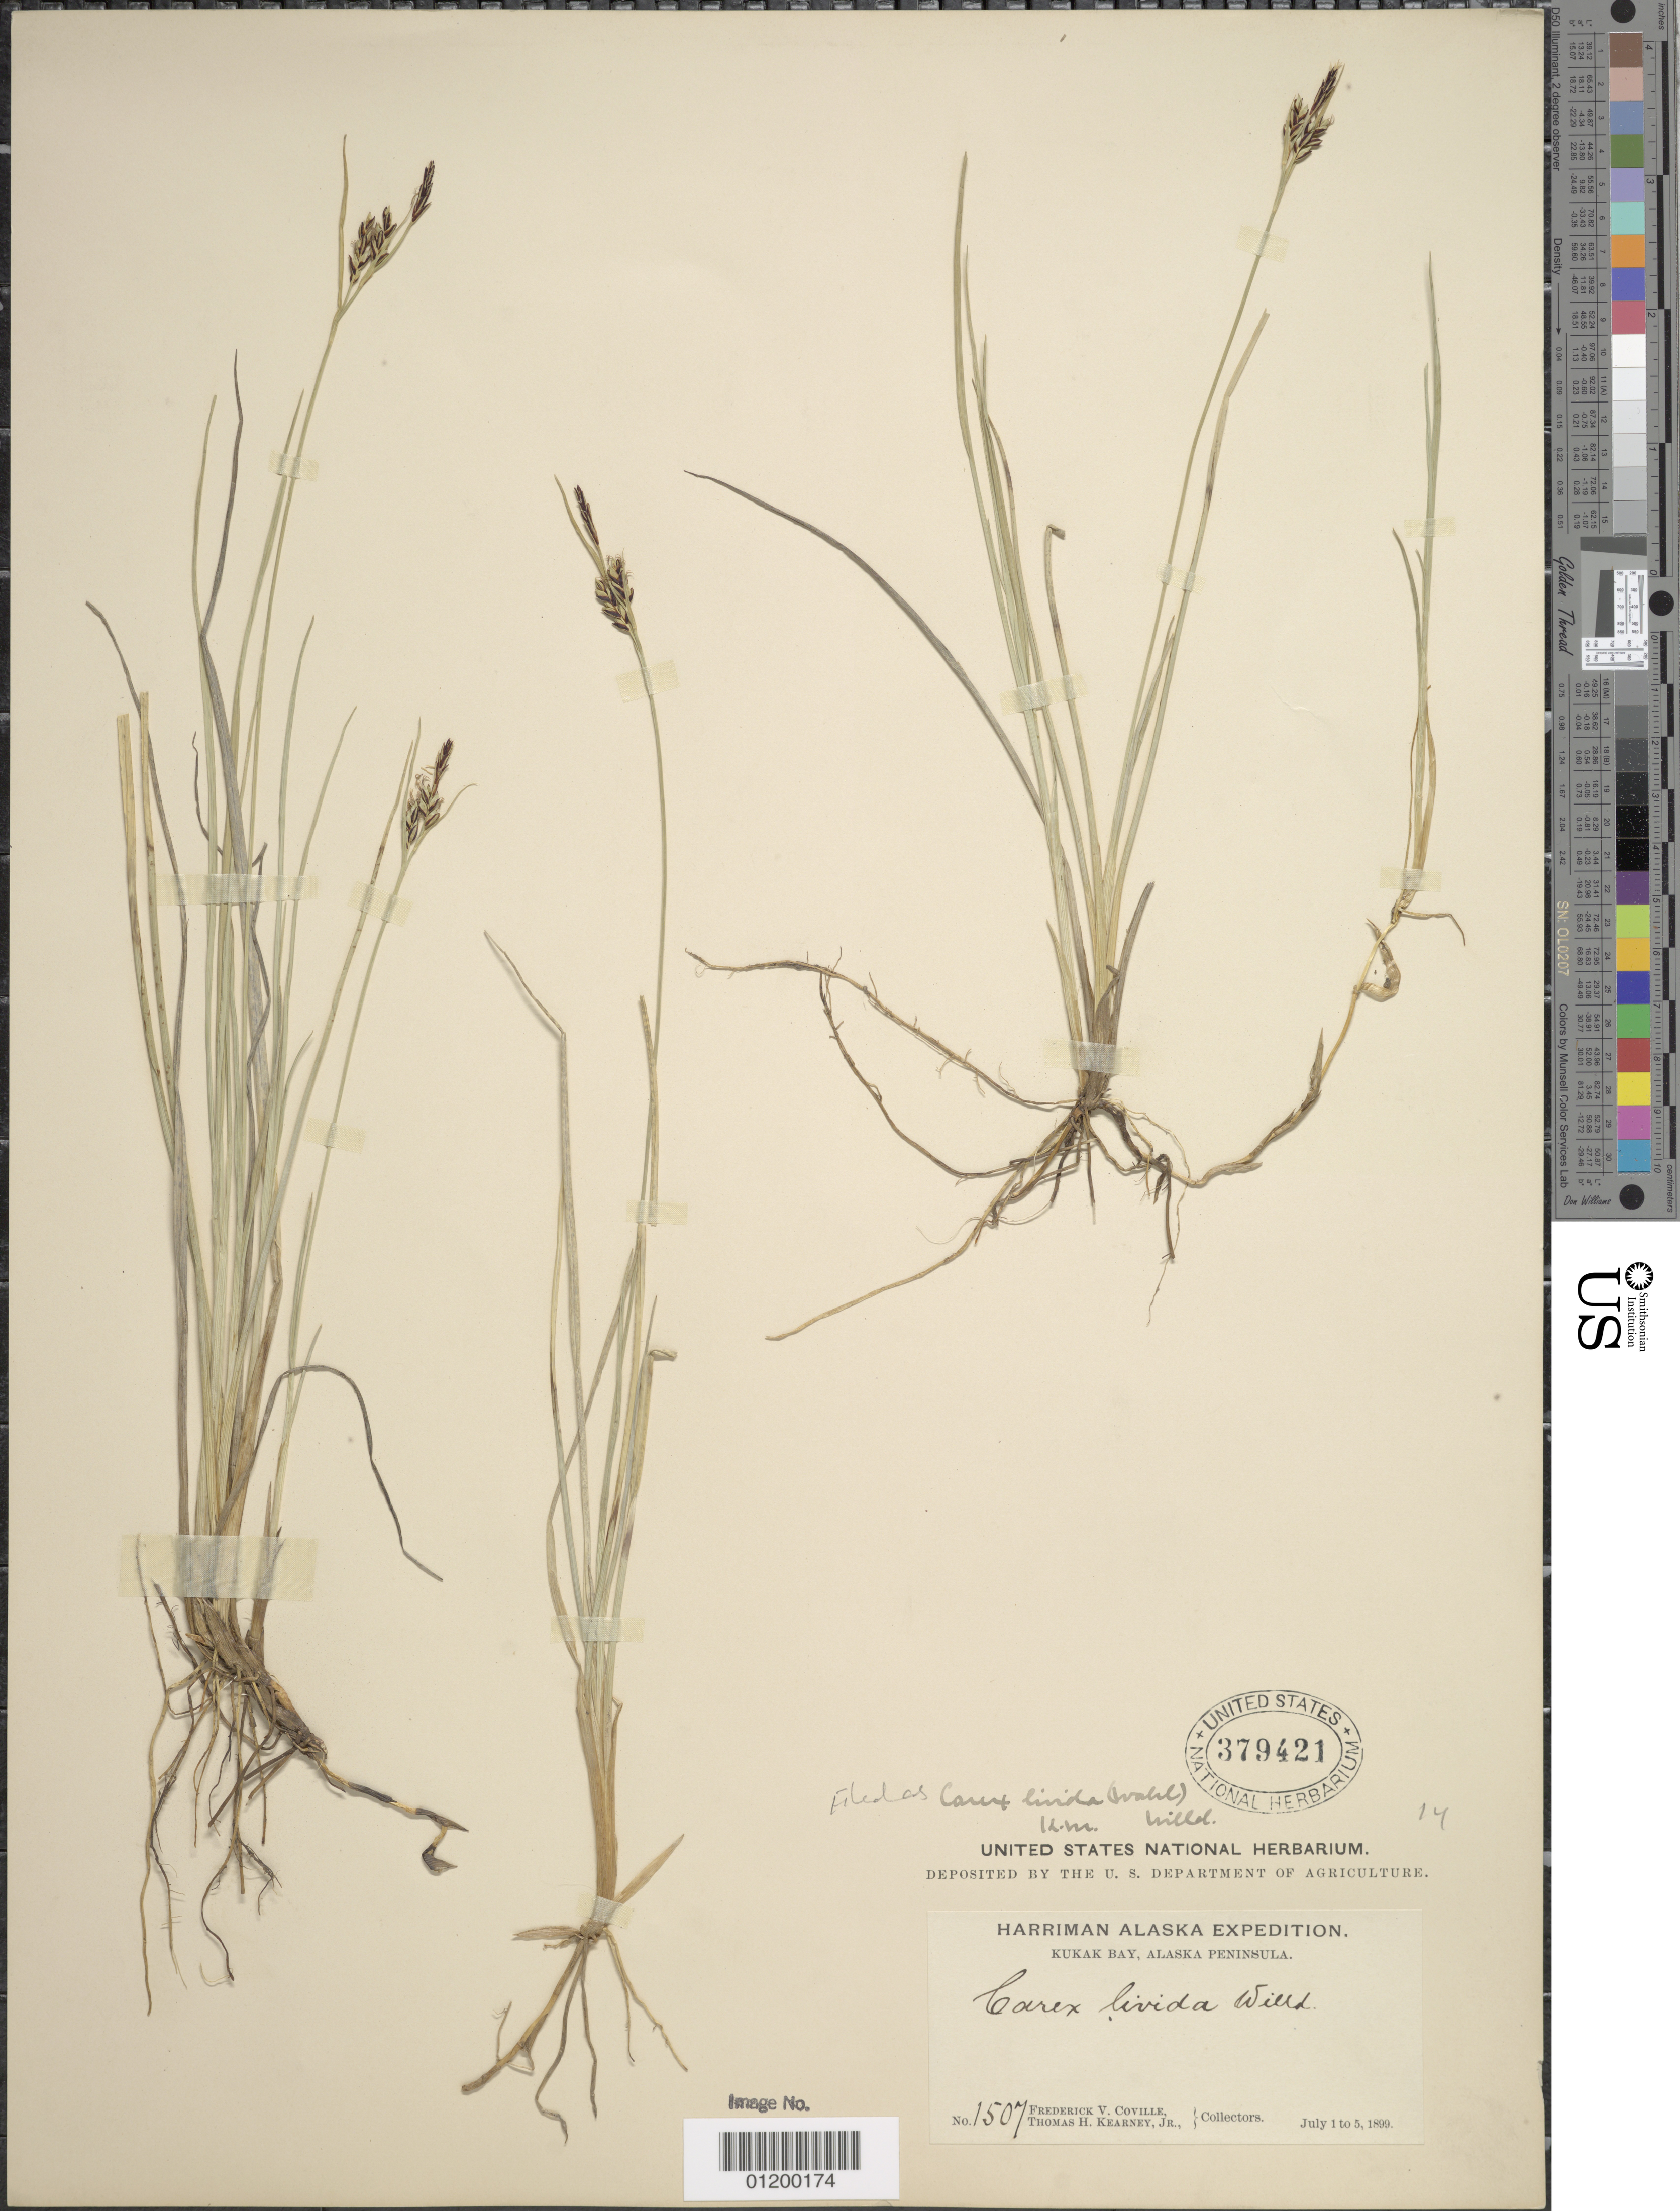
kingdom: Plantae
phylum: Tracheophyta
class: Liliopsida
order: Poales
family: Cyperaceae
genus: Carex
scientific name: Carex livida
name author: (Wahlenb.) Willd.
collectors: F. V. Coville & F. Funston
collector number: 1507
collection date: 1899-07-01/1899-07-05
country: United States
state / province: Alaska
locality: Kukak Bay, Alaska Peninsula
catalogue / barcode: US 379421